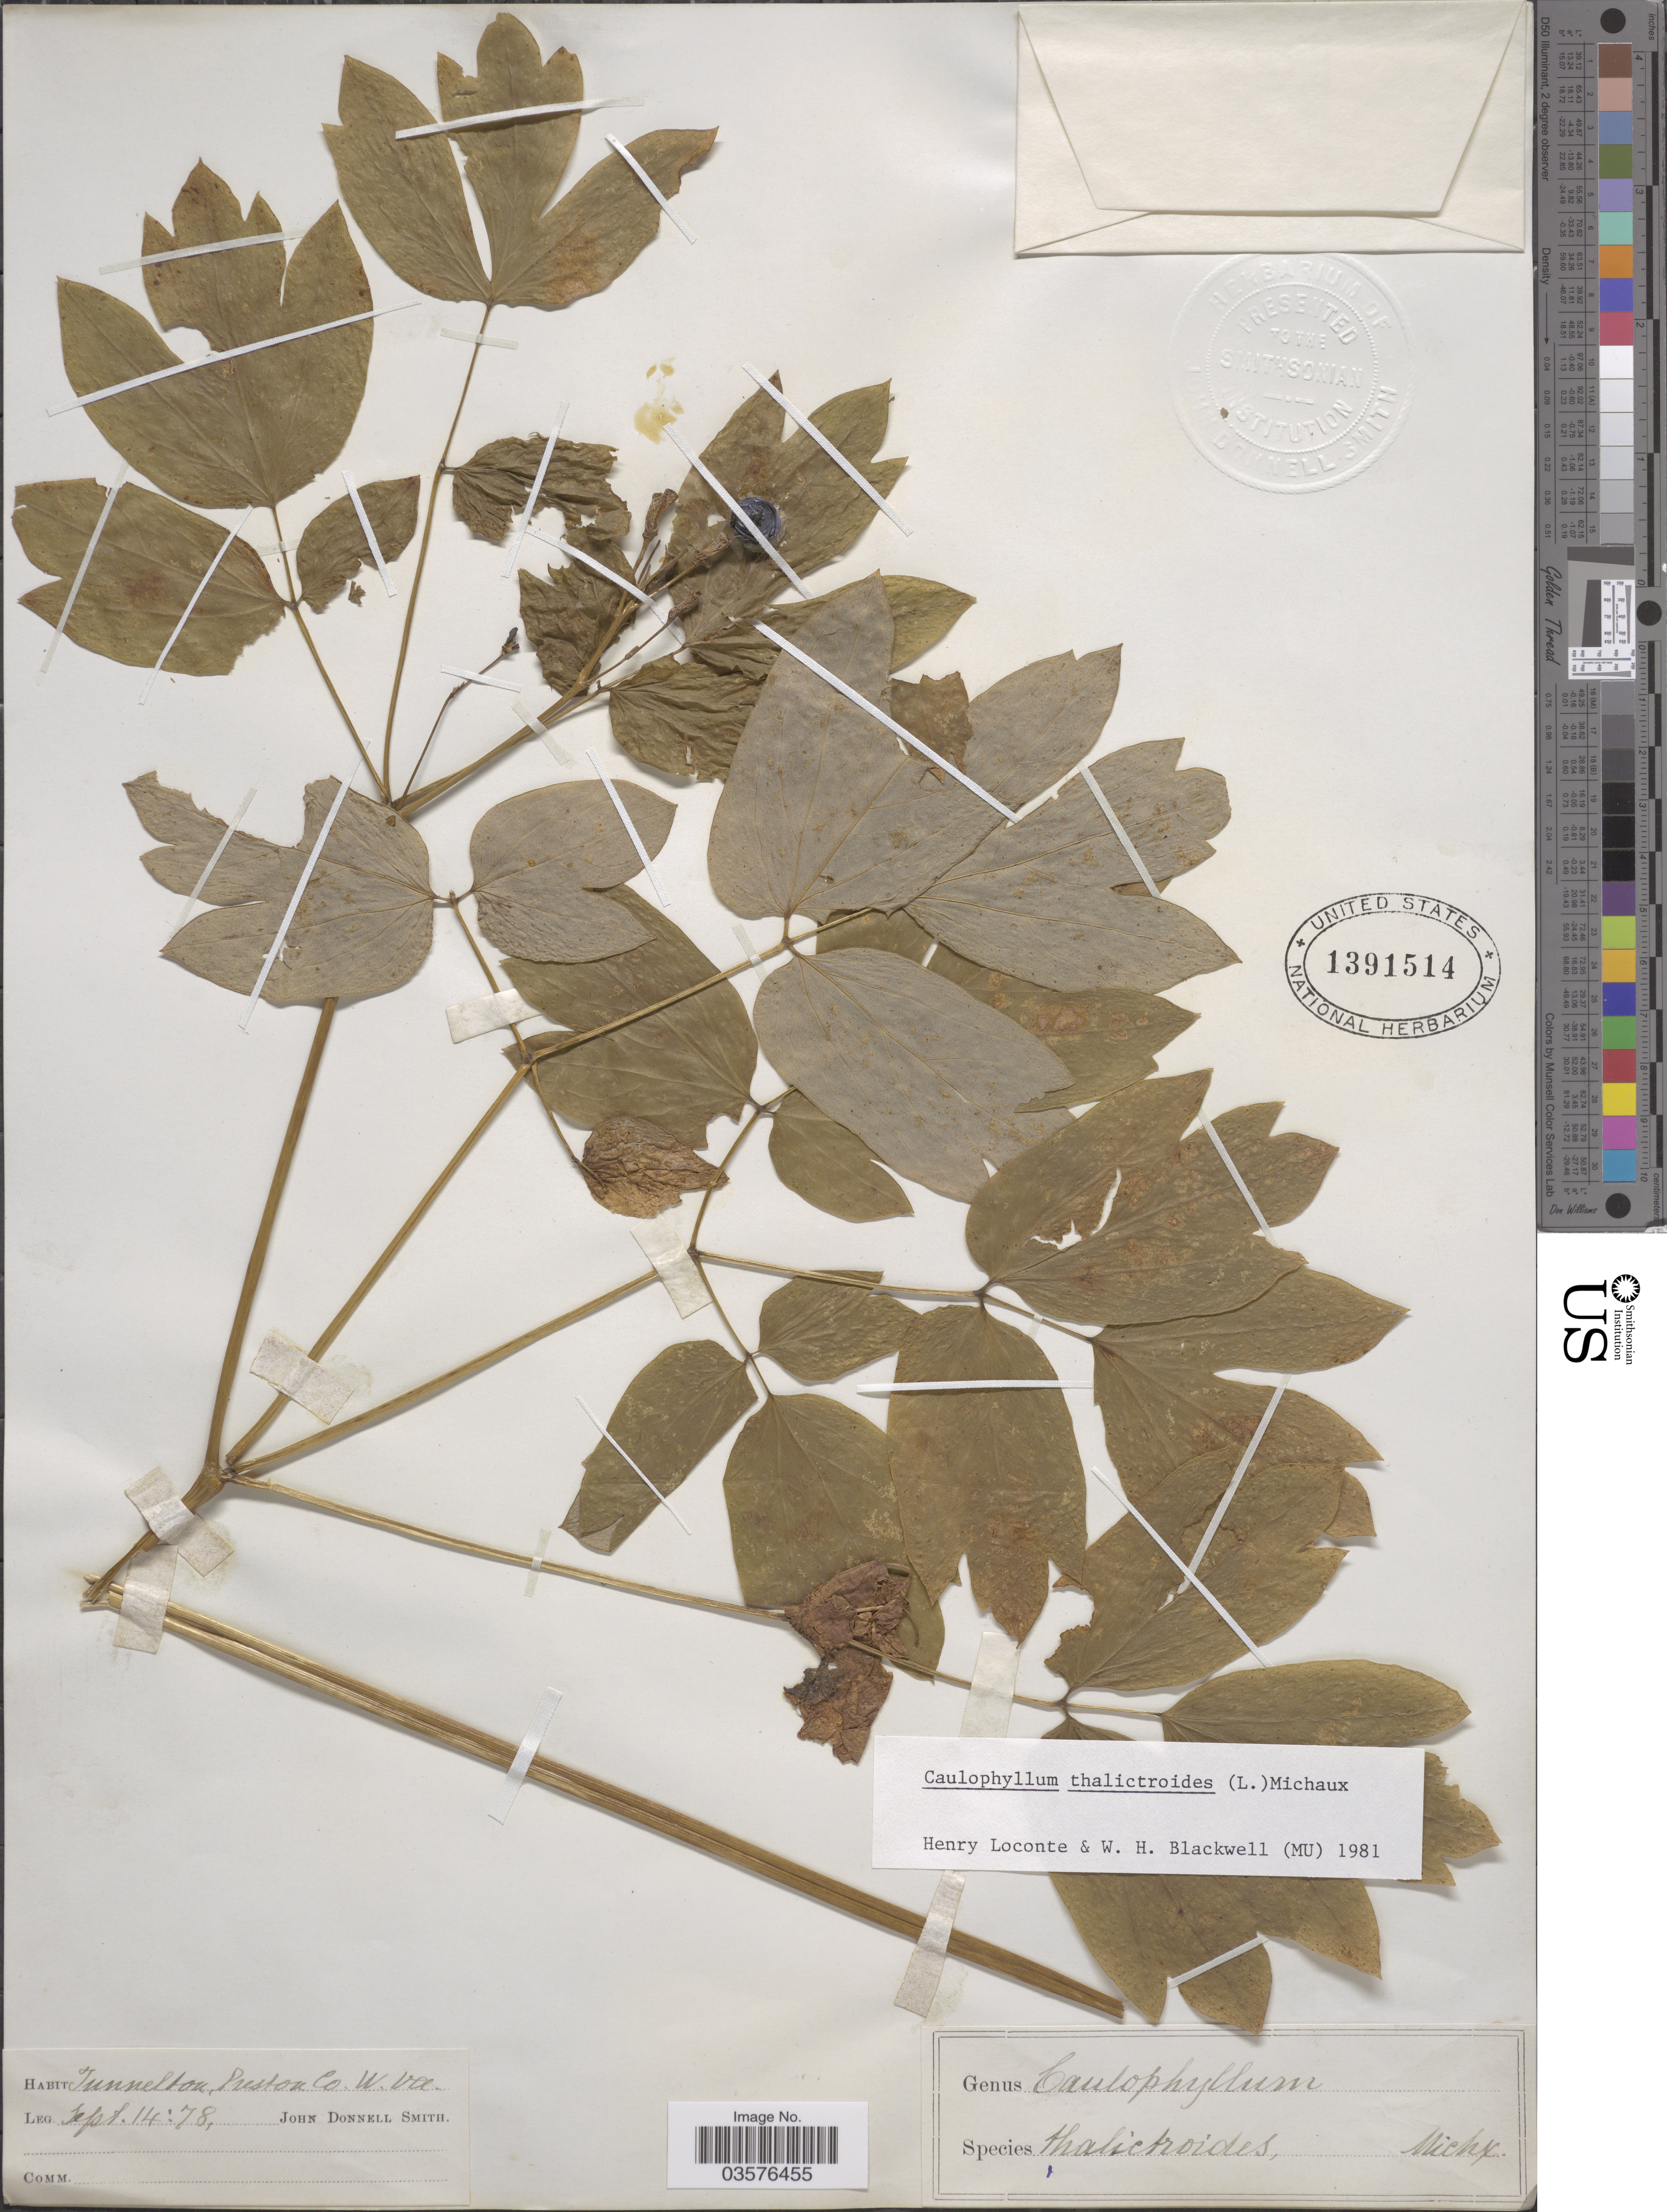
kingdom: Plantae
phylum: Tracheophyta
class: Magnoliopsida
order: Ranunculales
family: Berberidaceae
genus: Caulophyllum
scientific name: Caulophyllum thalictroides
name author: (L.) Michx.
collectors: J. Donnell Smith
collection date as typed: Transcribed d/m/y: 14/9/78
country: United States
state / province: West Virginia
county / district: Preston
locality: Tunnelton, Preston Co.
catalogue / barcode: US 1391514